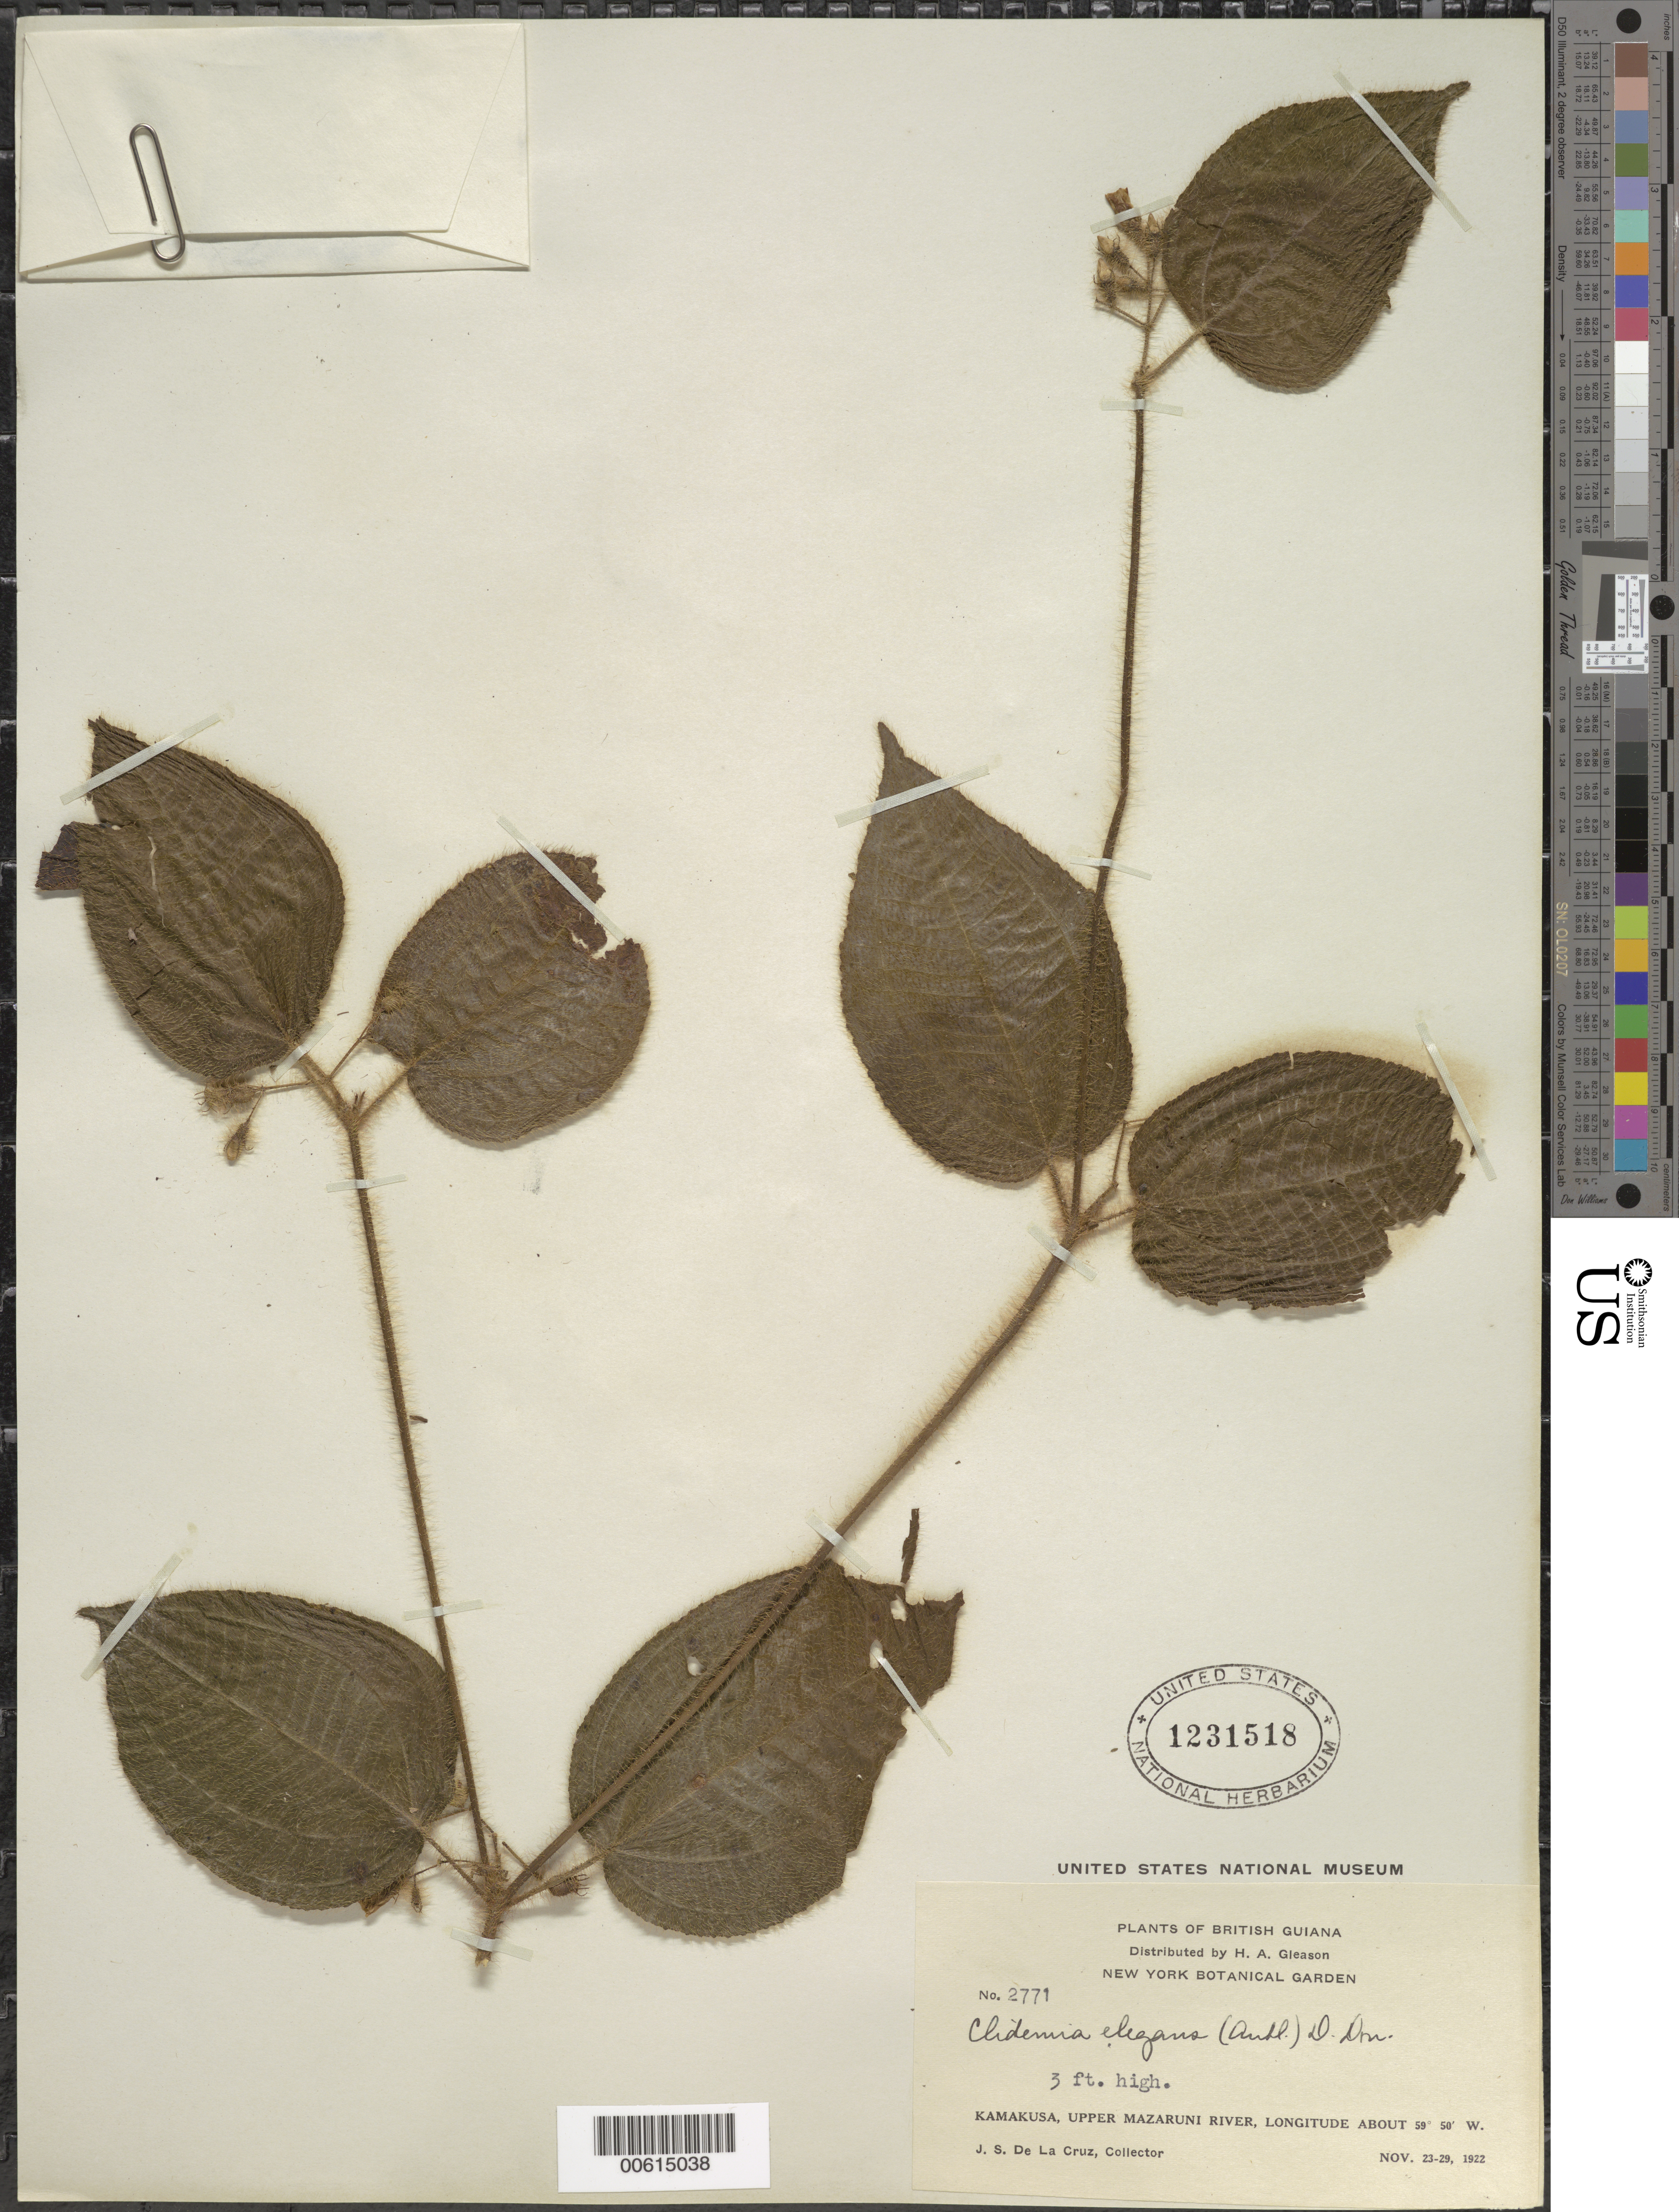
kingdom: Plantae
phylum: Tracheophyta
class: Magnoliopsida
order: Myrtales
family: Melastomataceae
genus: Clidemia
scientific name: Clidemia hirta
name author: (L.) D. Don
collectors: J. S. de la Cruz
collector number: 2771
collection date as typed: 23-Nov-22 to 29-Nov-22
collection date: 1922-11-23/1922-11-29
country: Guyana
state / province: Cuyuni-Mazaruni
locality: Kamakusa, Upper Mazaruni R.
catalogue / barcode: US 1231518